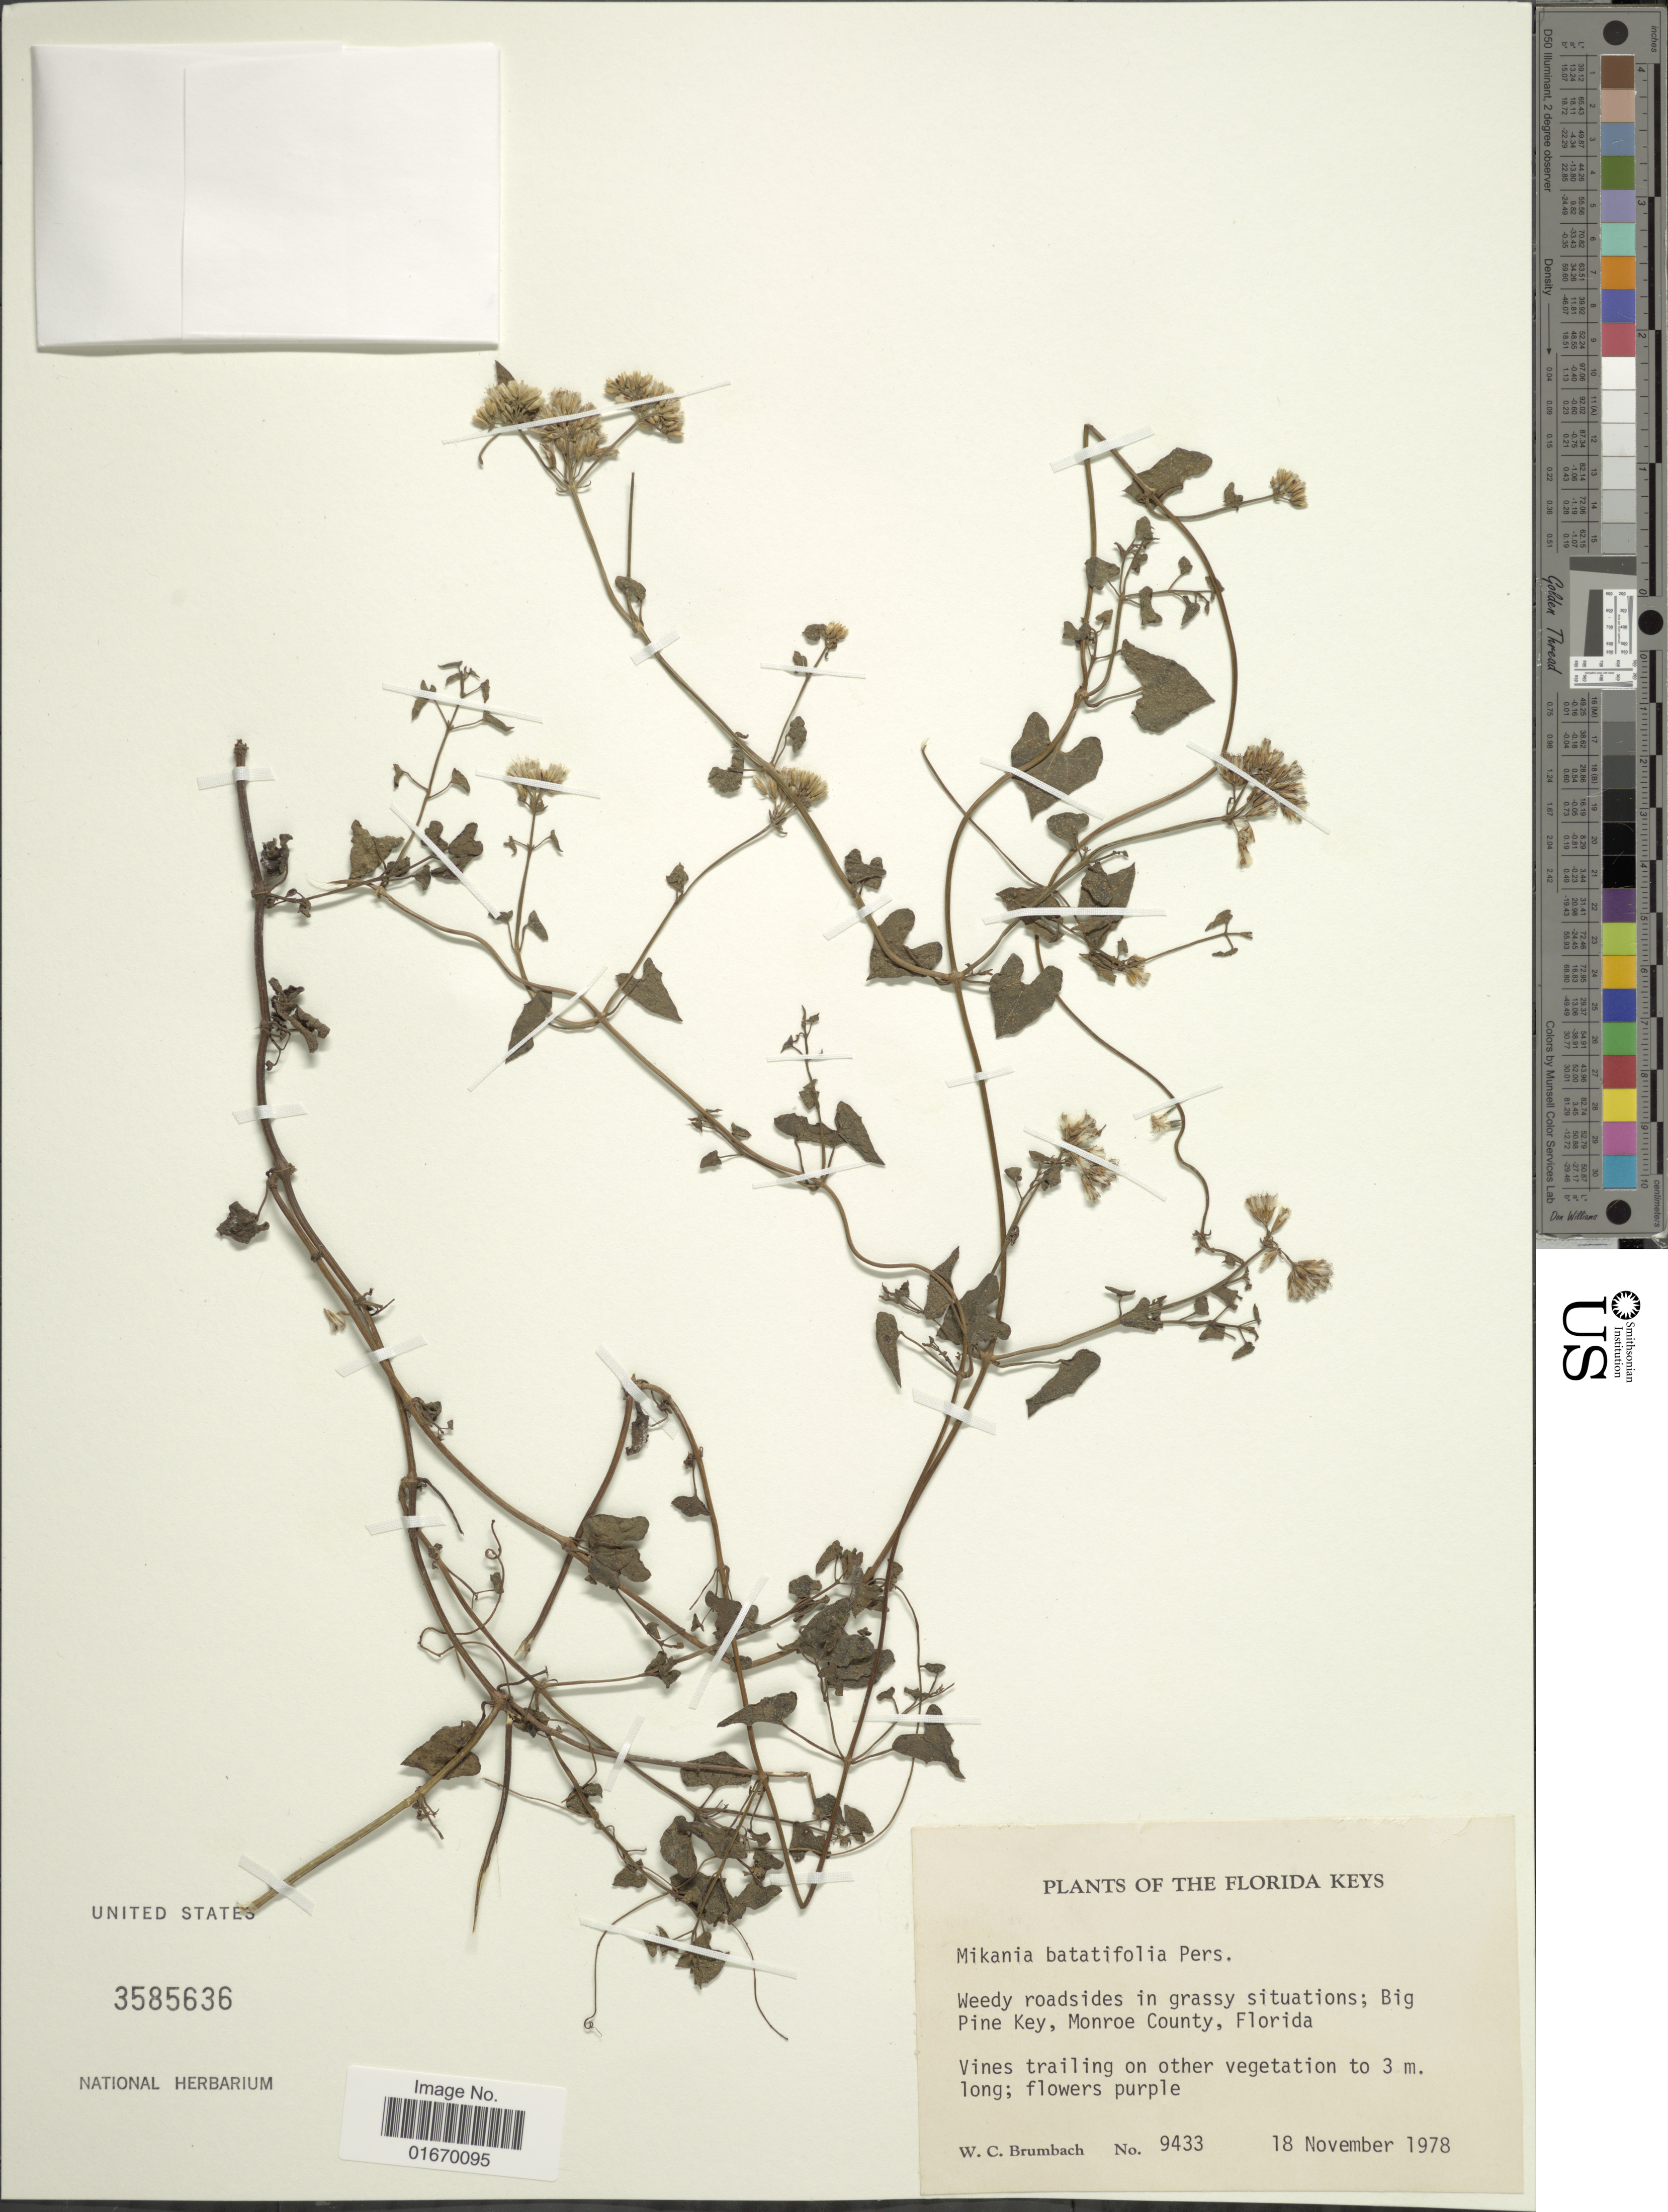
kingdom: Plantae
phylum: Tracheophyta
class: Magnoliopsida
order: Asterales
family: Asteraceae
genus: Mikania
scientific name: Mikania batataefolia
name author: DC.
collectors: W. C. Brumbach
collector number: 9433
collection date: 1978-11-18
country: United States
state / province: Florida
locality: Florida Keys, Big Pine Key, Monroe County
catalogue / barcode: US 3585636